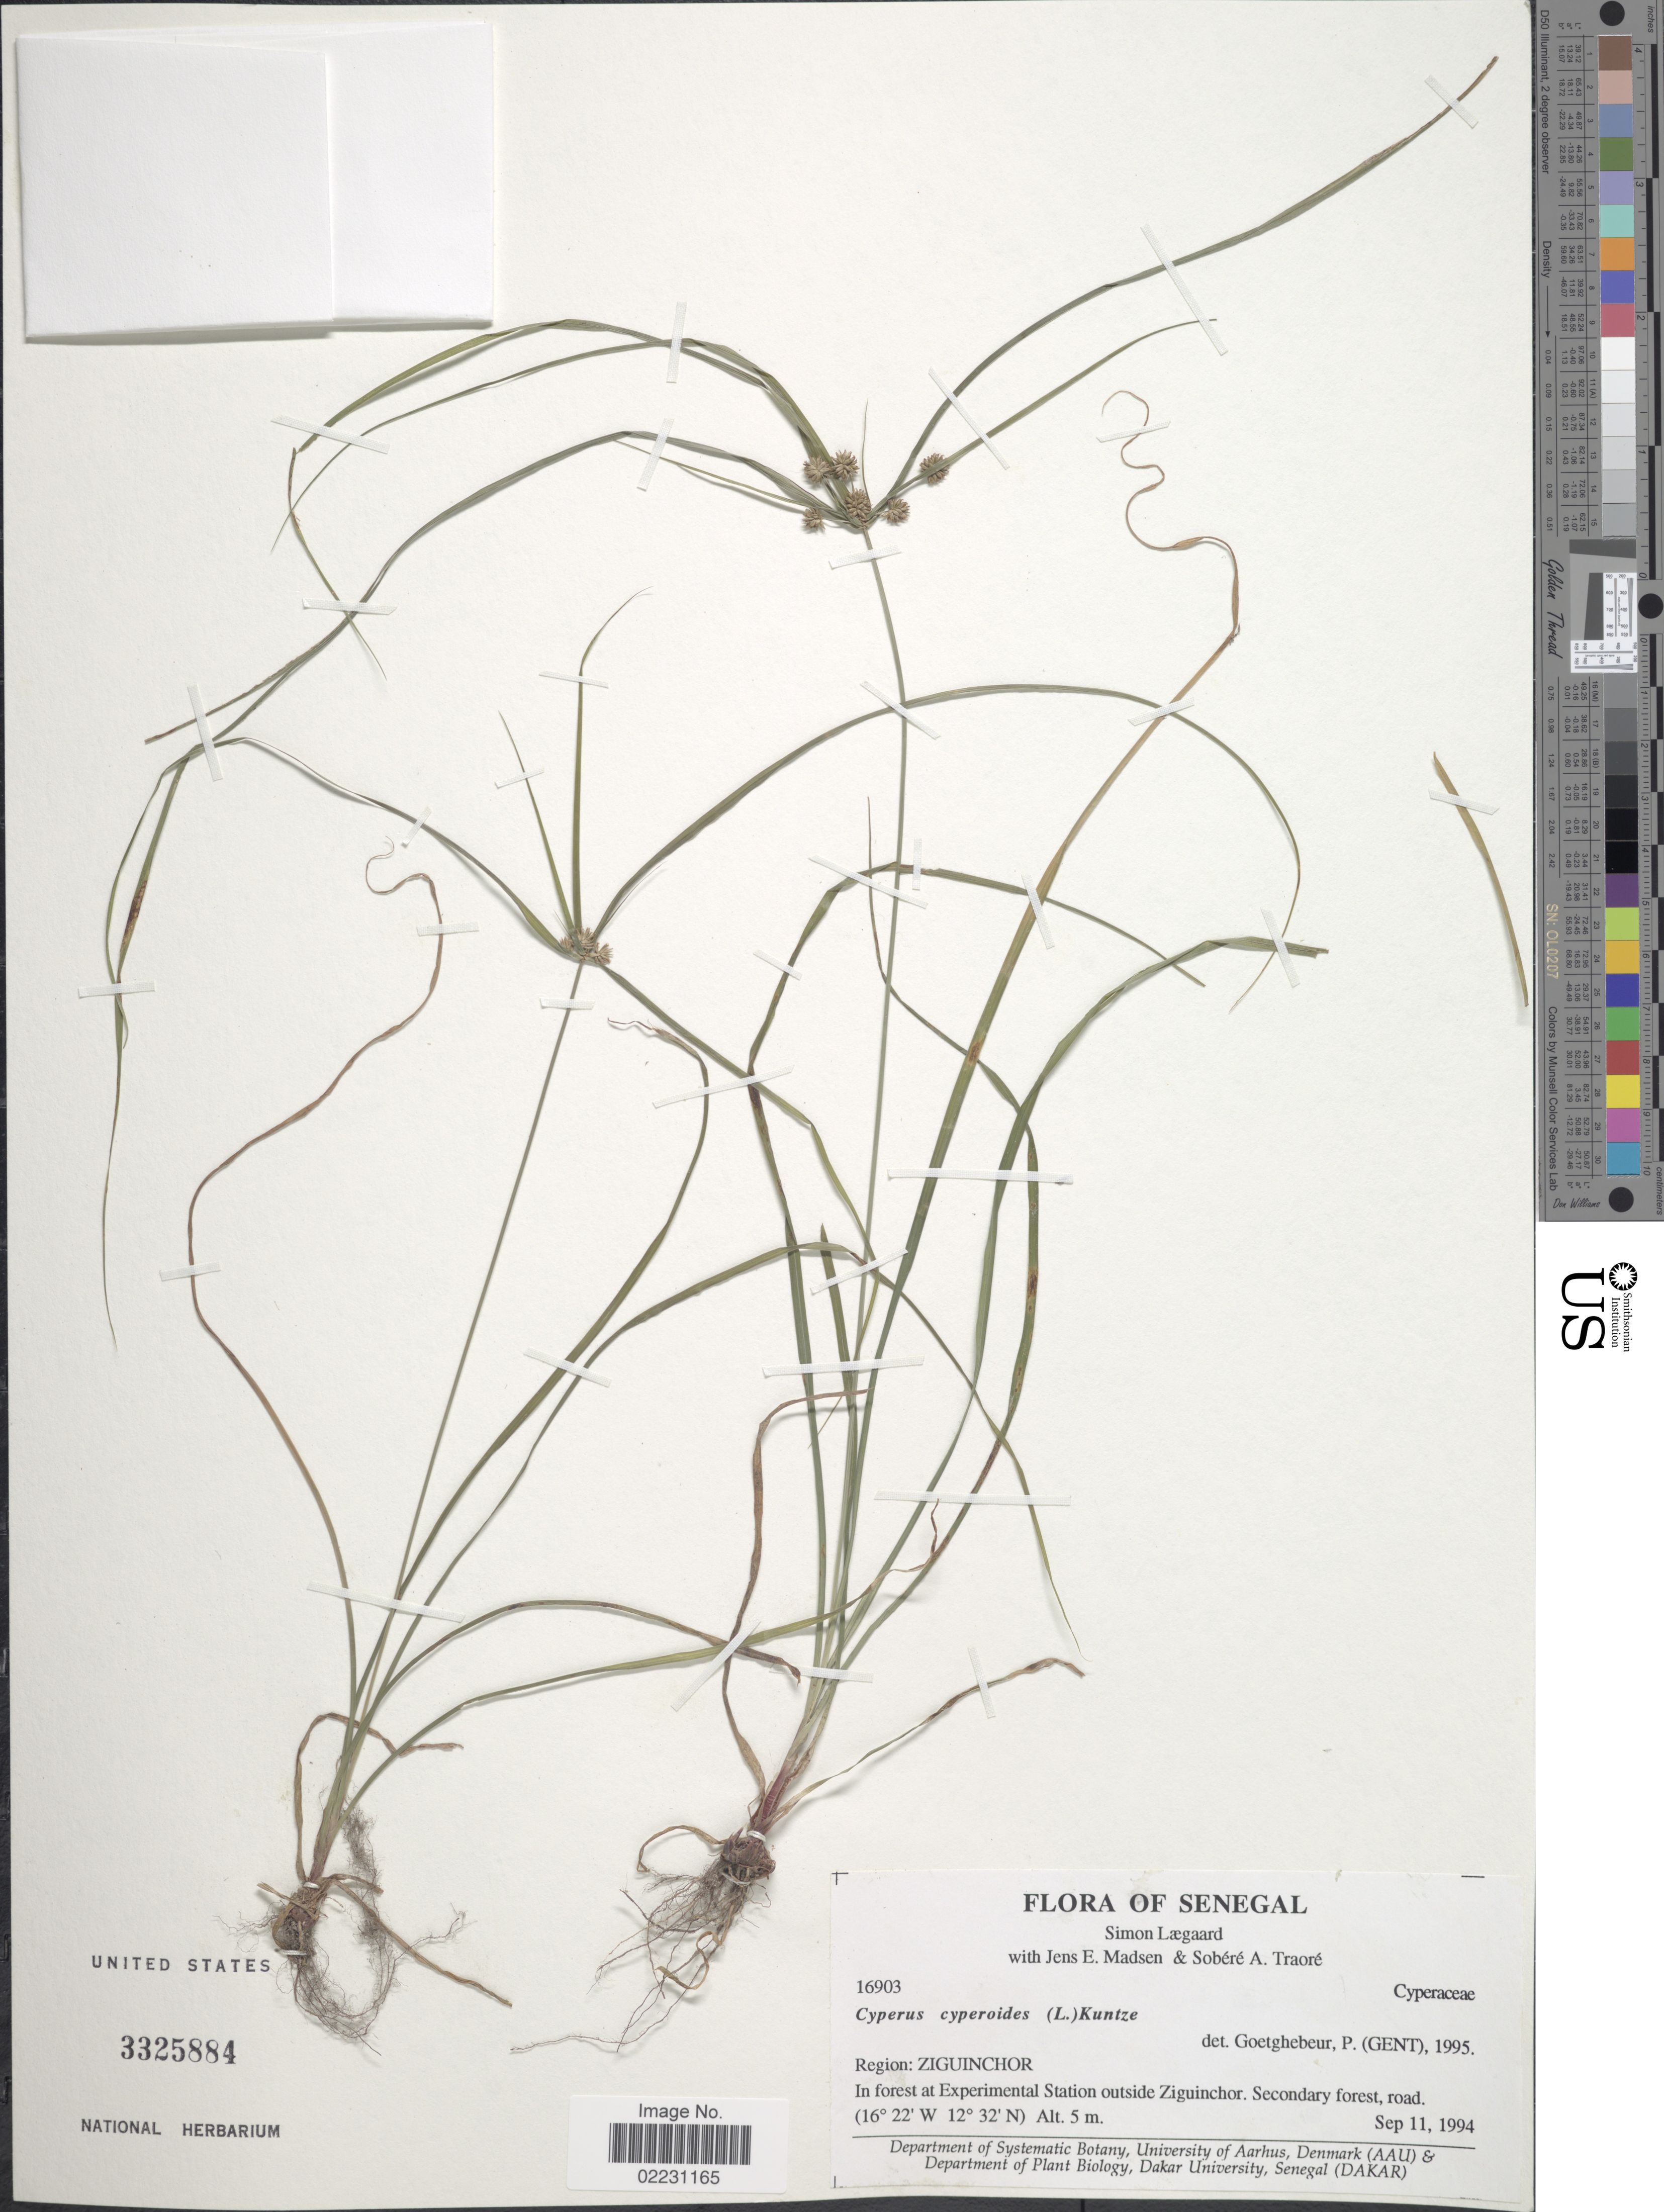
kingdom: Plantae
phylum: Tracheophyta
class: Liliopsida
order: Poales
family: Cyperaceae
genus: Cyperus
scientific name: Cyperus cyperoides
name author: (L.) Kuntze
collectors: S. Lægaard, J. E. Madsen & S. Traore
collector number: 16903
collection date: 1994-09-11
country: Senegal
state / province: Ziguinchor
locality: In forest at Experimental Station outside Ziguinchor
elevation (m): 5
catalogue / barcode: US 3325884